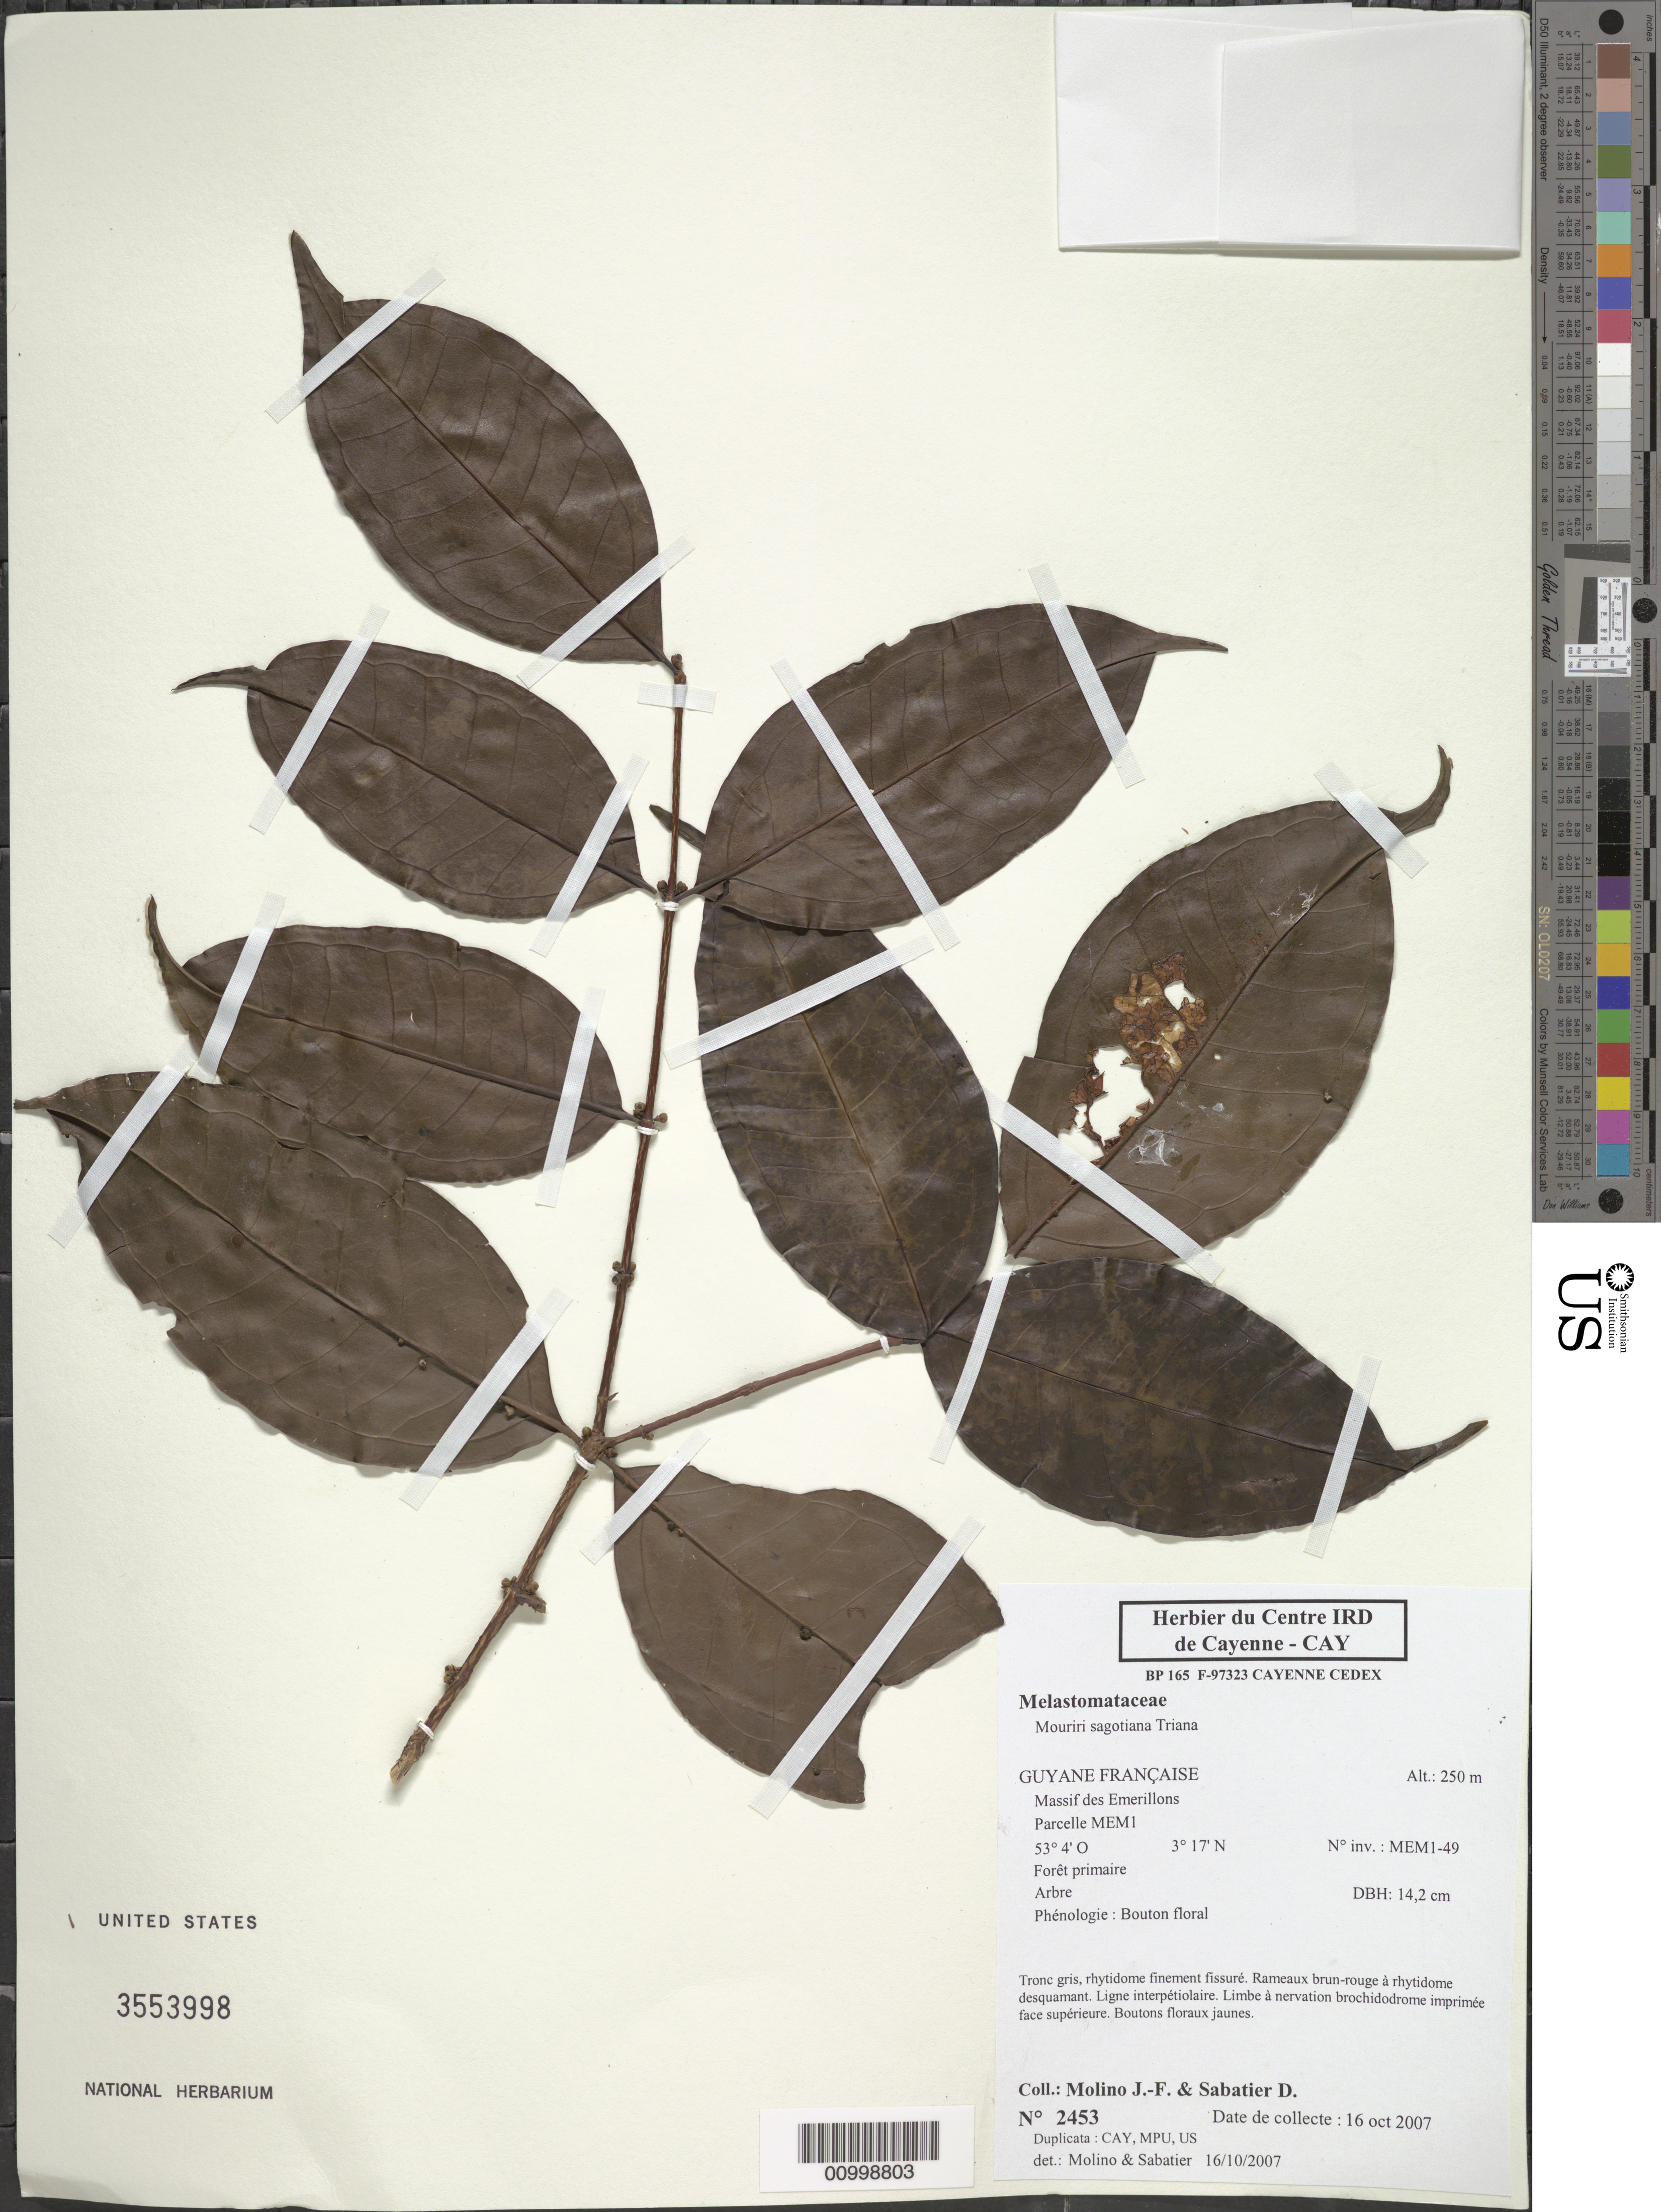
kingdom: Plantae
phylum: Tracheophyta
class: Magnoliopsida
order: Myrtales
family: Melastomataceae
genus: Mouriri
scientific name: Mouriri sagotiana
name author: Triana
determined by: Sabatier, D.; Molino, J. F.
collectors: J. Molino & D. Sabatier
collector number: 2453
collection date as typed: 16-Oct-07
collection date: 2007-10-16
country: French Guiana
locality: Massif des Emerillons. Parcelle MEM1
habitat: Foret primaire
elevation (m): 250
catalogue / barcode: US 3553998